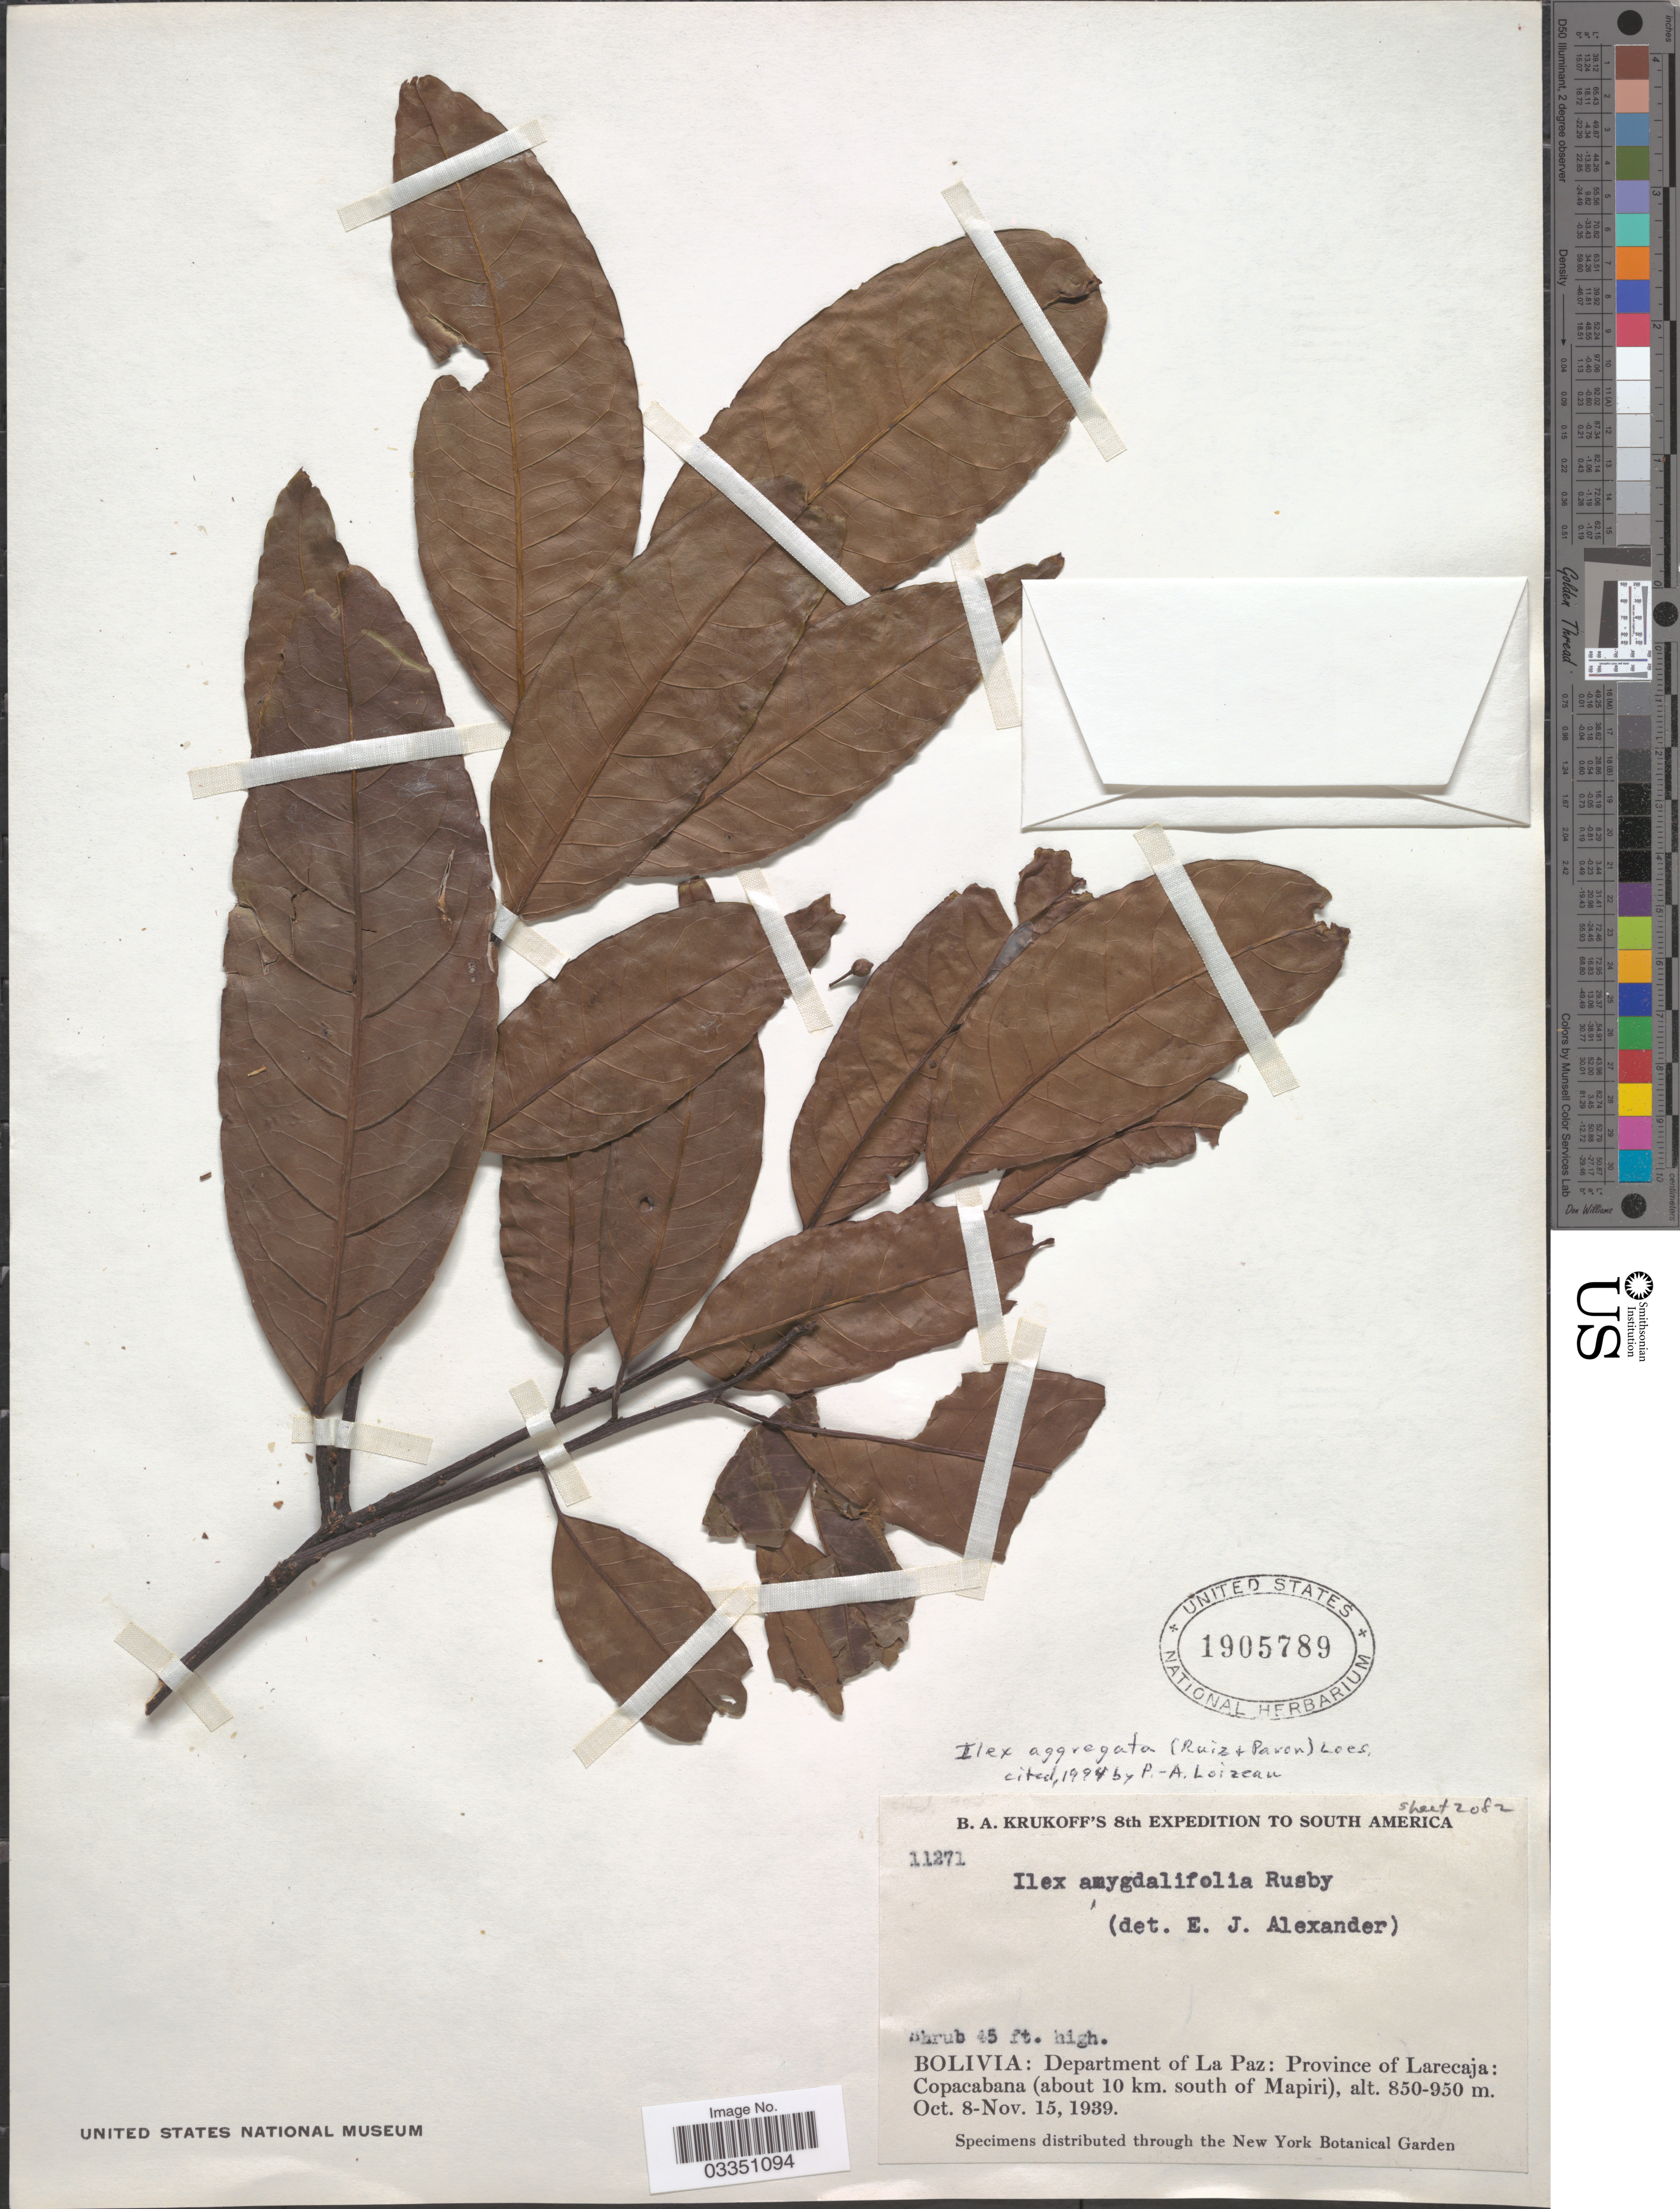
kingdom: Plantae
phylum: Tracheophyta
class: Magnoliopsida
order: Aquifoliales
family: Aquifoliaceae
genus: Ilex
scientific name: Ilex aggregata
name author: (Ruiz & Pav.) Loes.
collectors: B. A. Krukoff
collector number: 11271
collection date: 1939-10-08/1939-11-15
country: Bolivia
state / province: La Paz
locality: Department of La Paz: Province of Larecaja: Copacabana (about 10 km. south of Mapiri).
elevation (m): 850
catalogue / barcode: US 1905789